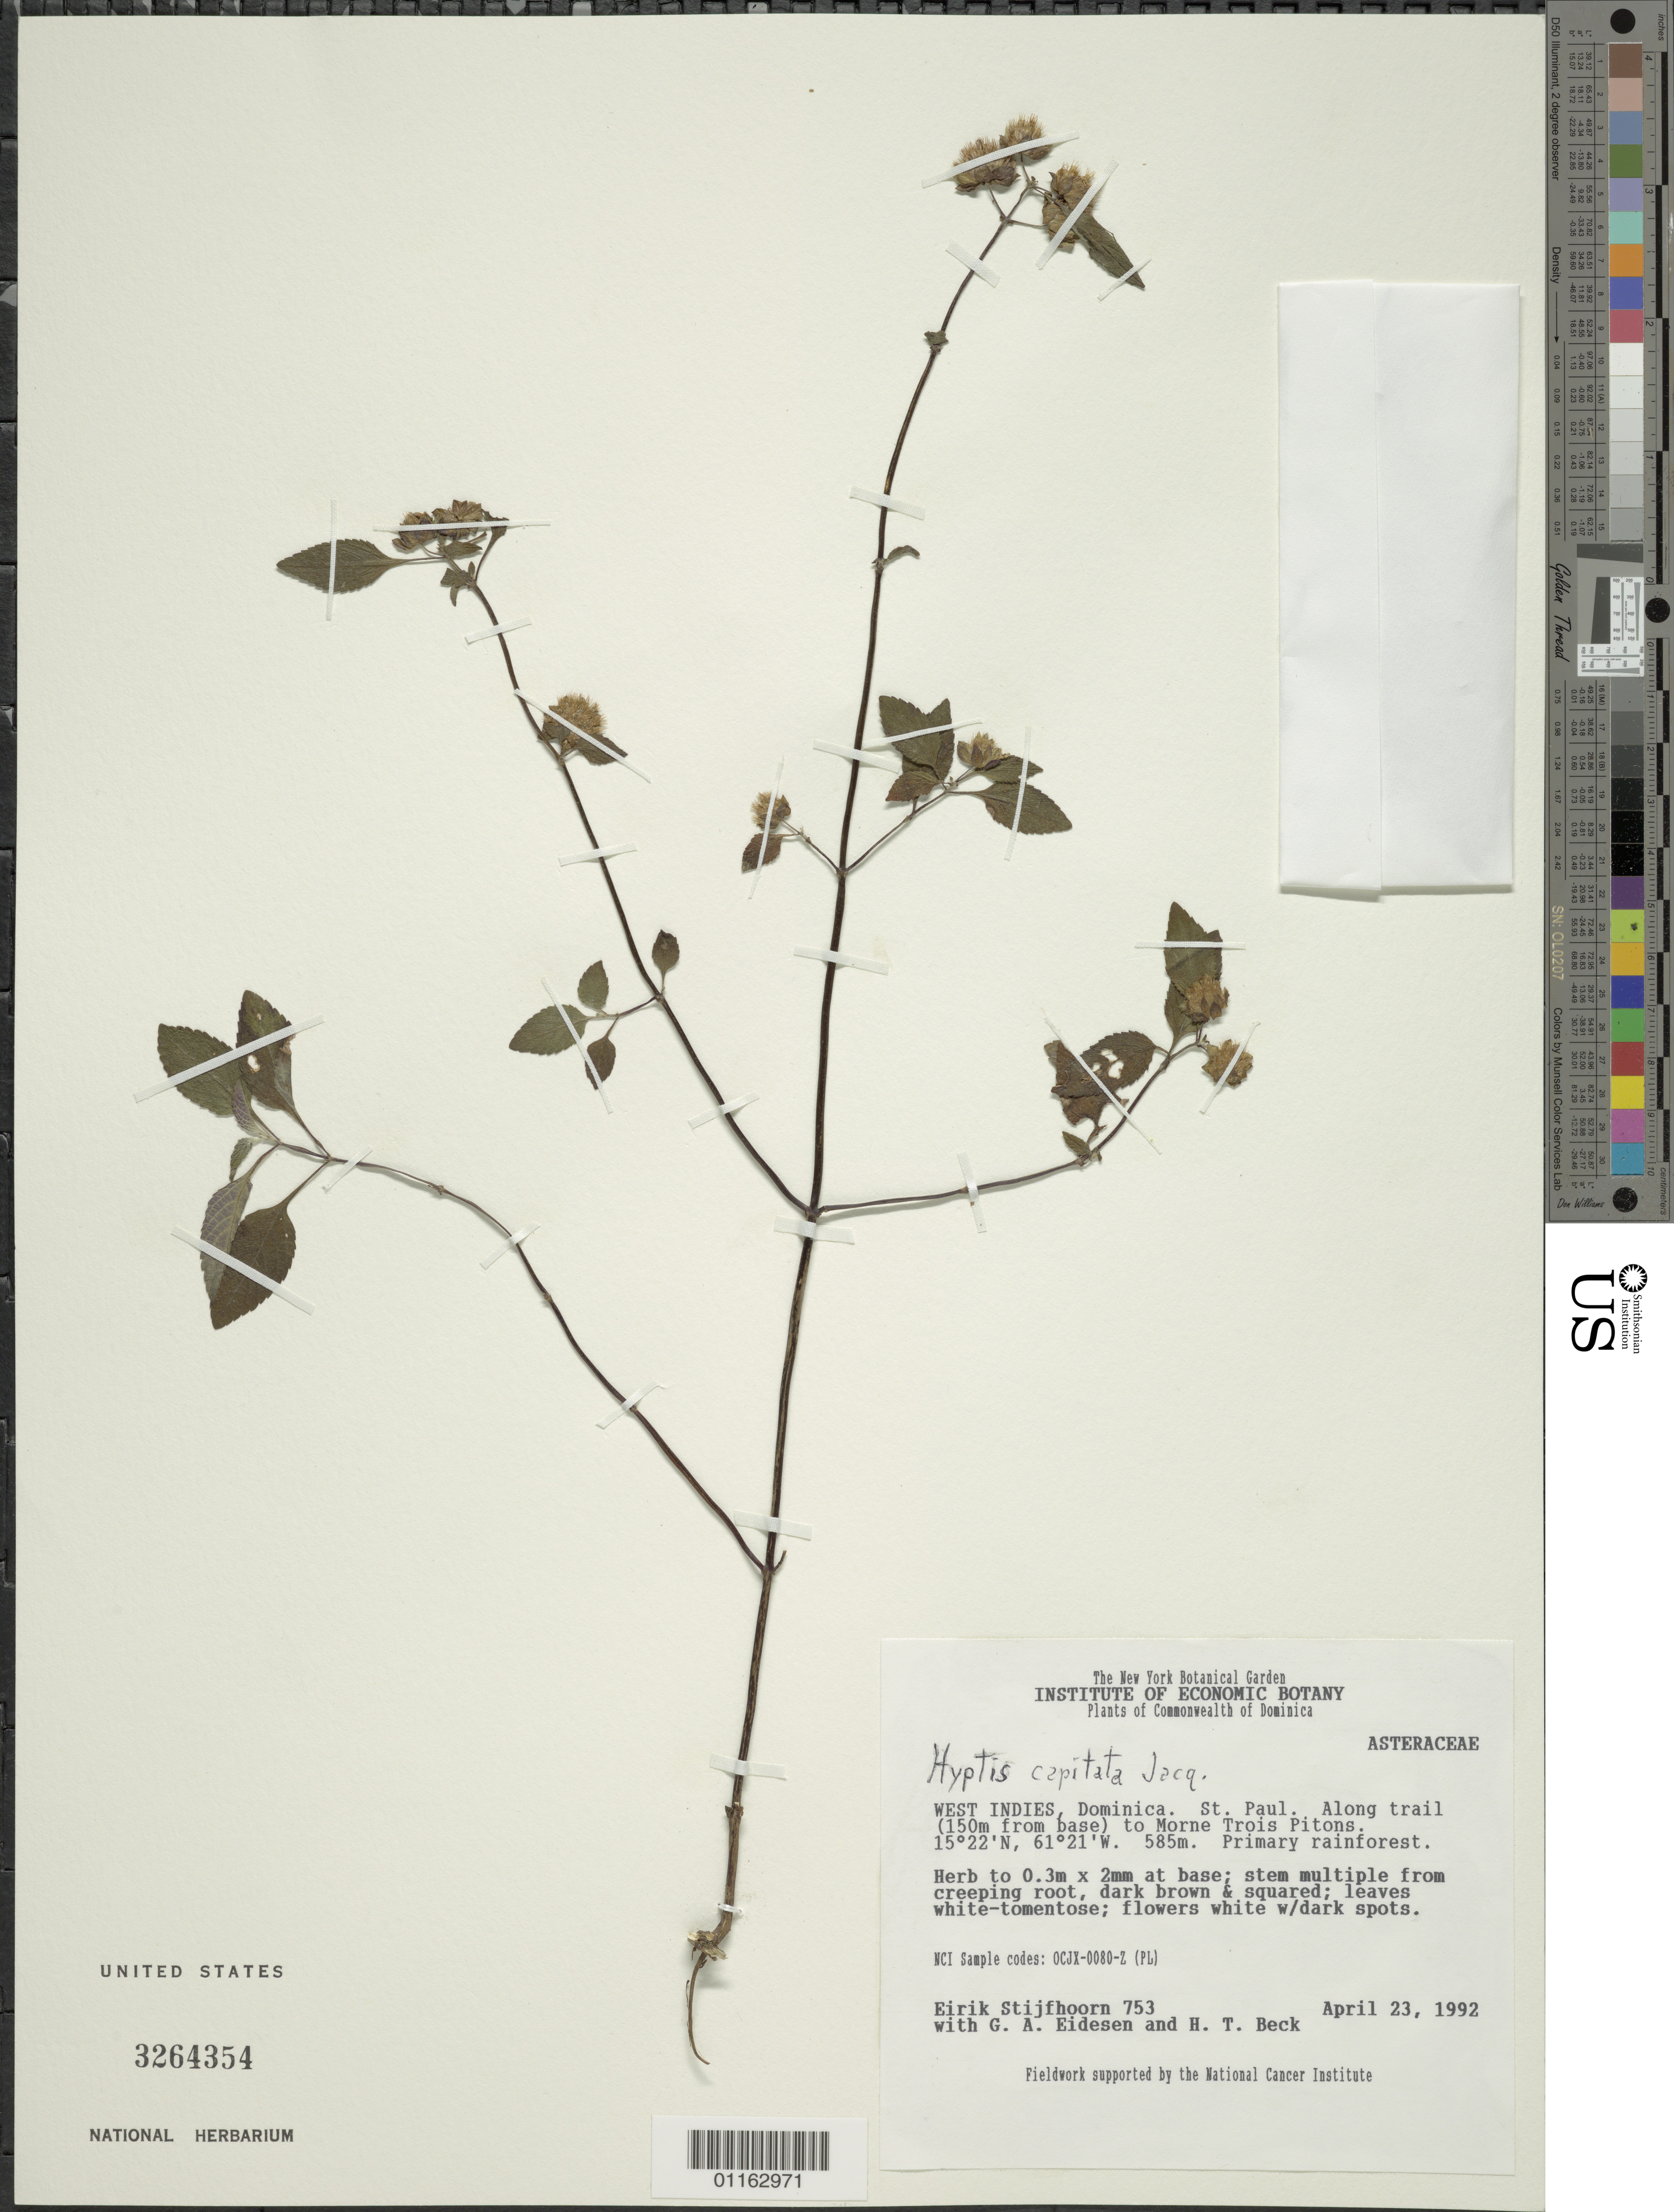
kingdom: Plantae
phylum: Tracheophyta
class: Magnoliopsida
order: Lamiales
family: Lamiaceae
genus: Hyptis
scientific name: Hyptis capitata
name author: Jacq.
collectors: E. Stijfhoorn, G. Eidesen & H. T. Beck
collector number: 753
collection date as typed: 23 Apr 1992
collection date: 1992-04-23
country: Dominica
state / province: St. Paul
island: Dominica I.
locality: Along trail (150m from base) to Morne Trois Pitons. Primary rainforest.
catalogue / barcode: US 3264354